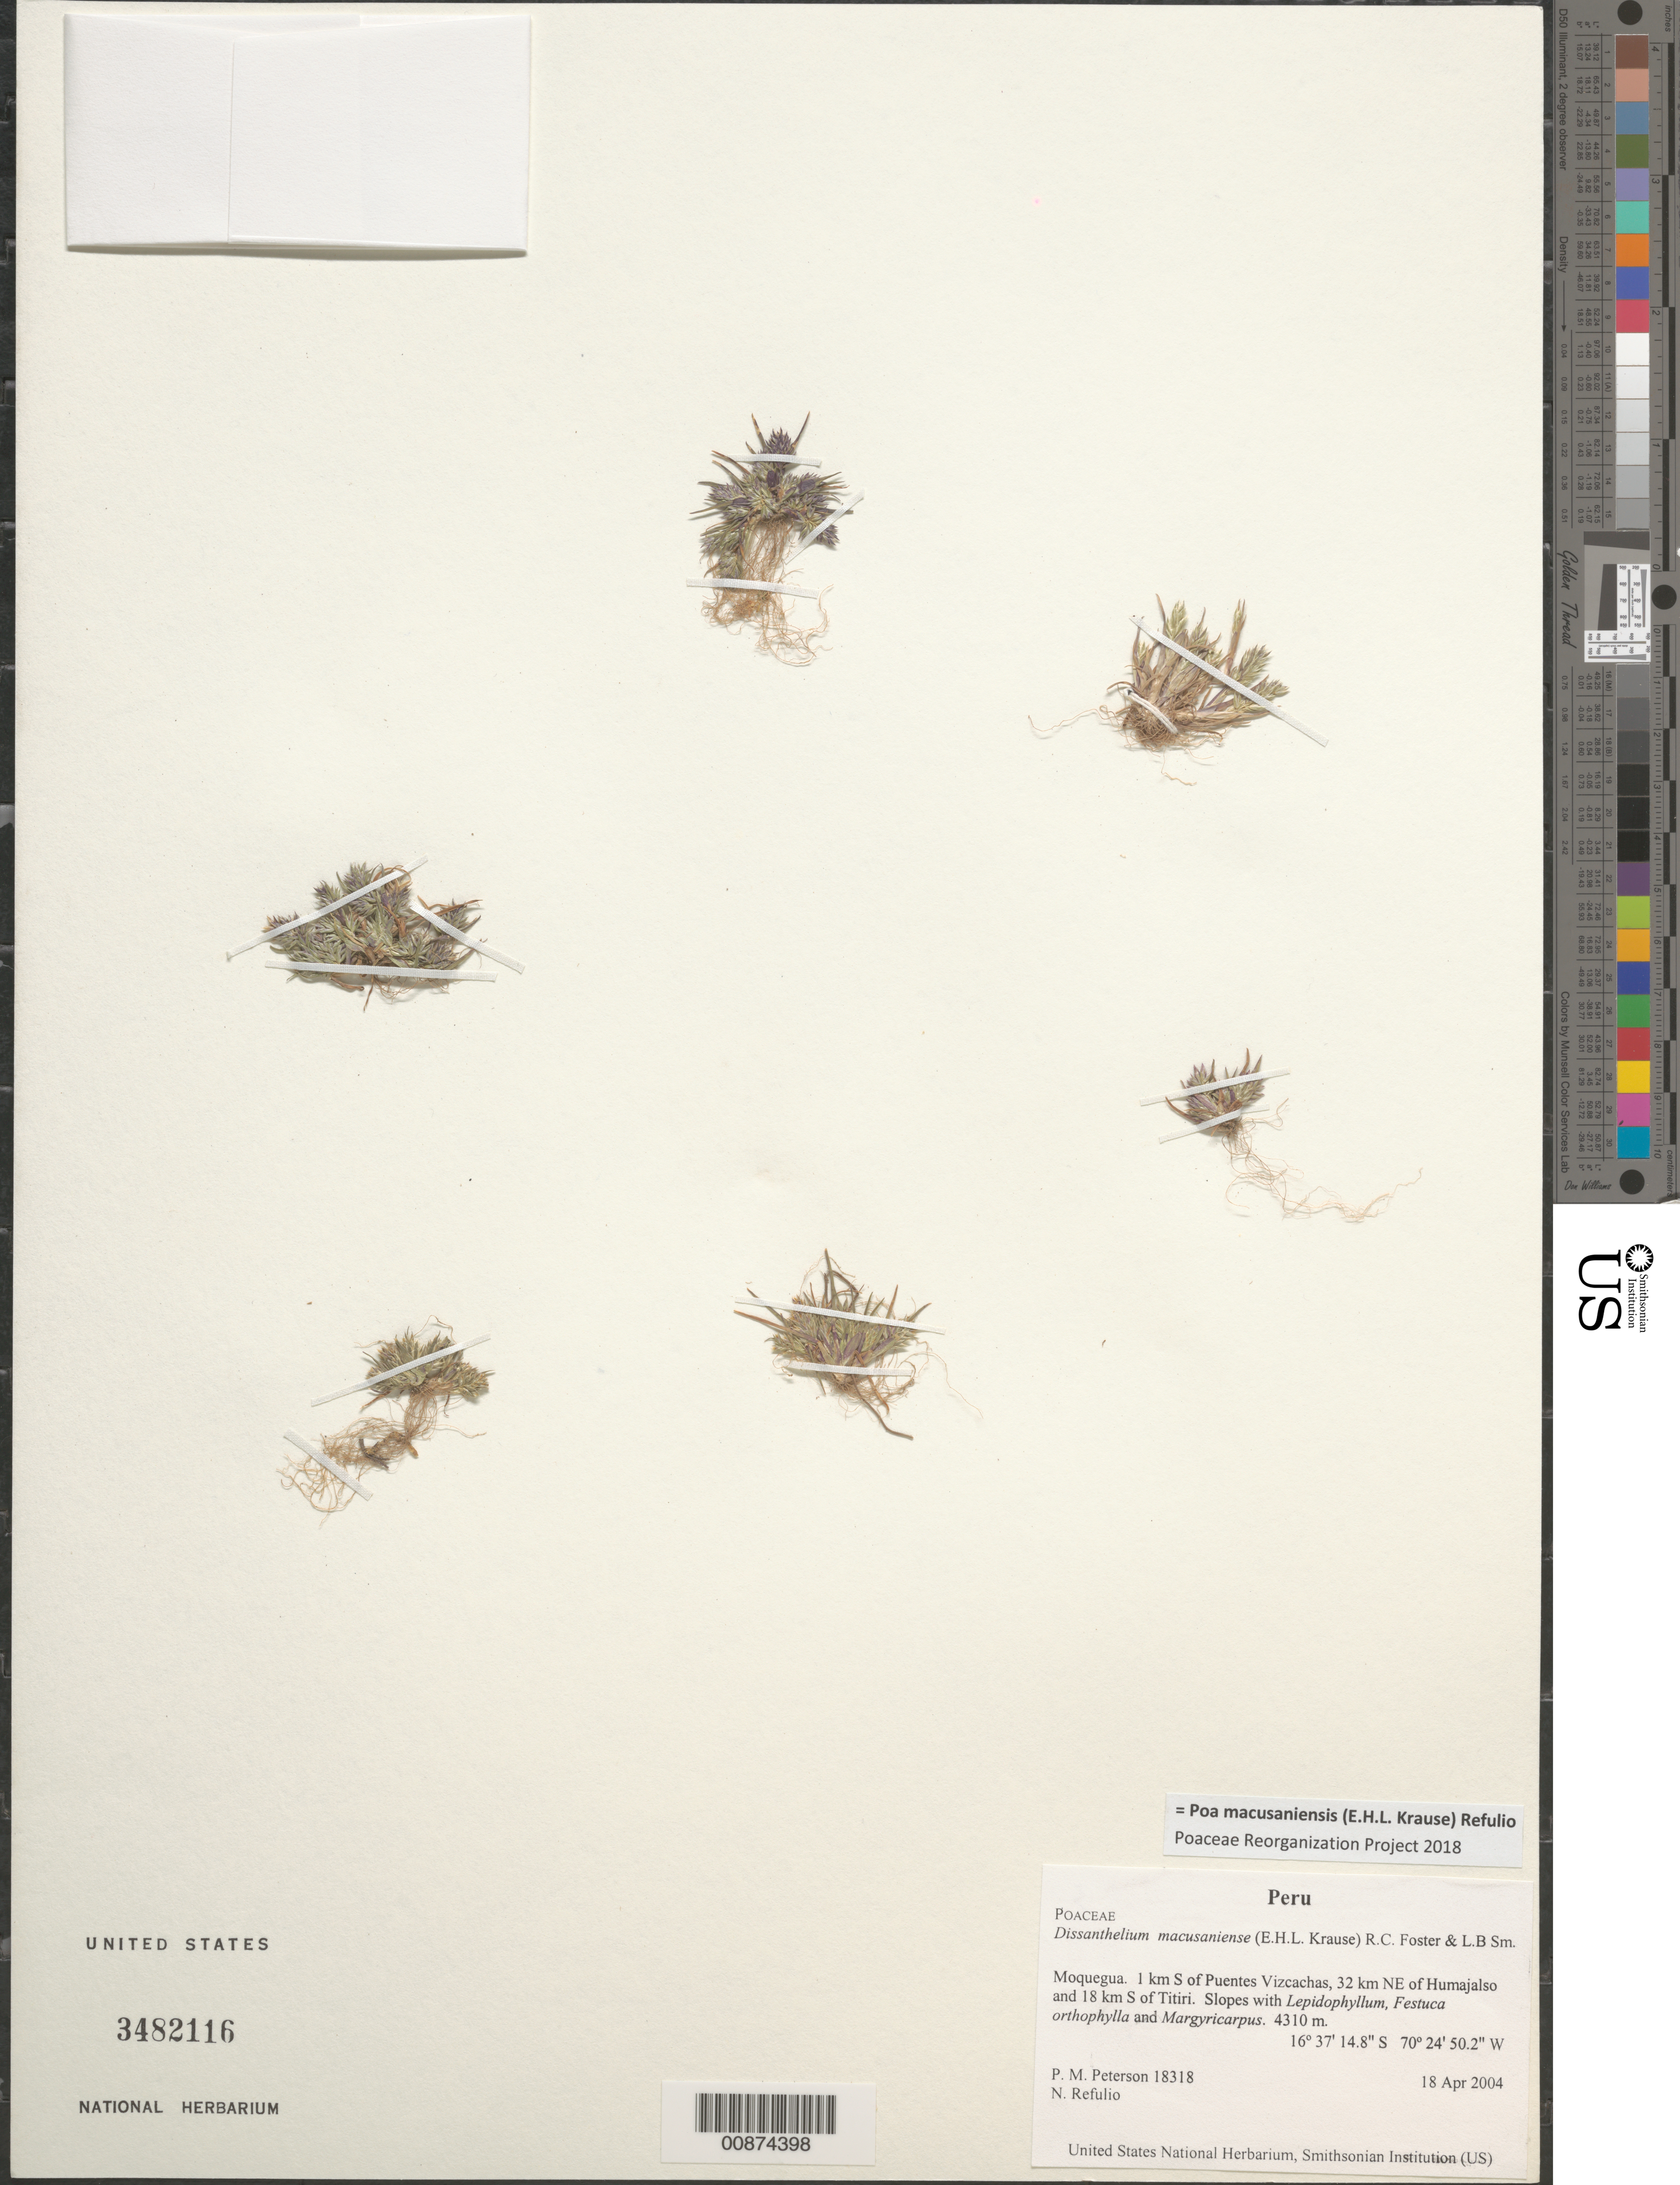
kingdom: Plantae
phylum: Tracheophyta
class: Liliopsida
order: Poales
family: Poaceae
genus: Poa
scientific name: Poa macusaniensis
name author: (E.H.L. Krause) Refulio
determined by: Poaceae Reorganization Project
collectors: P. M. Peterson & N. Refulio-Rodríguez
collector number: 18318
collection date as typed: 18 Apr 2004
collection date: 2004-04-18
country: Peru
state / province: Moquegua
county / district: Mariscal Nieto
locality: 1 km S of Puentes Vizcachas, 32 km NE of Humajalso and 18 km S of Titiri. Slopes with Lepidophyllum, Festuca orthophylla and Margyricarpus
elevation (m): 4310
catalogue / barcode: US 3482116